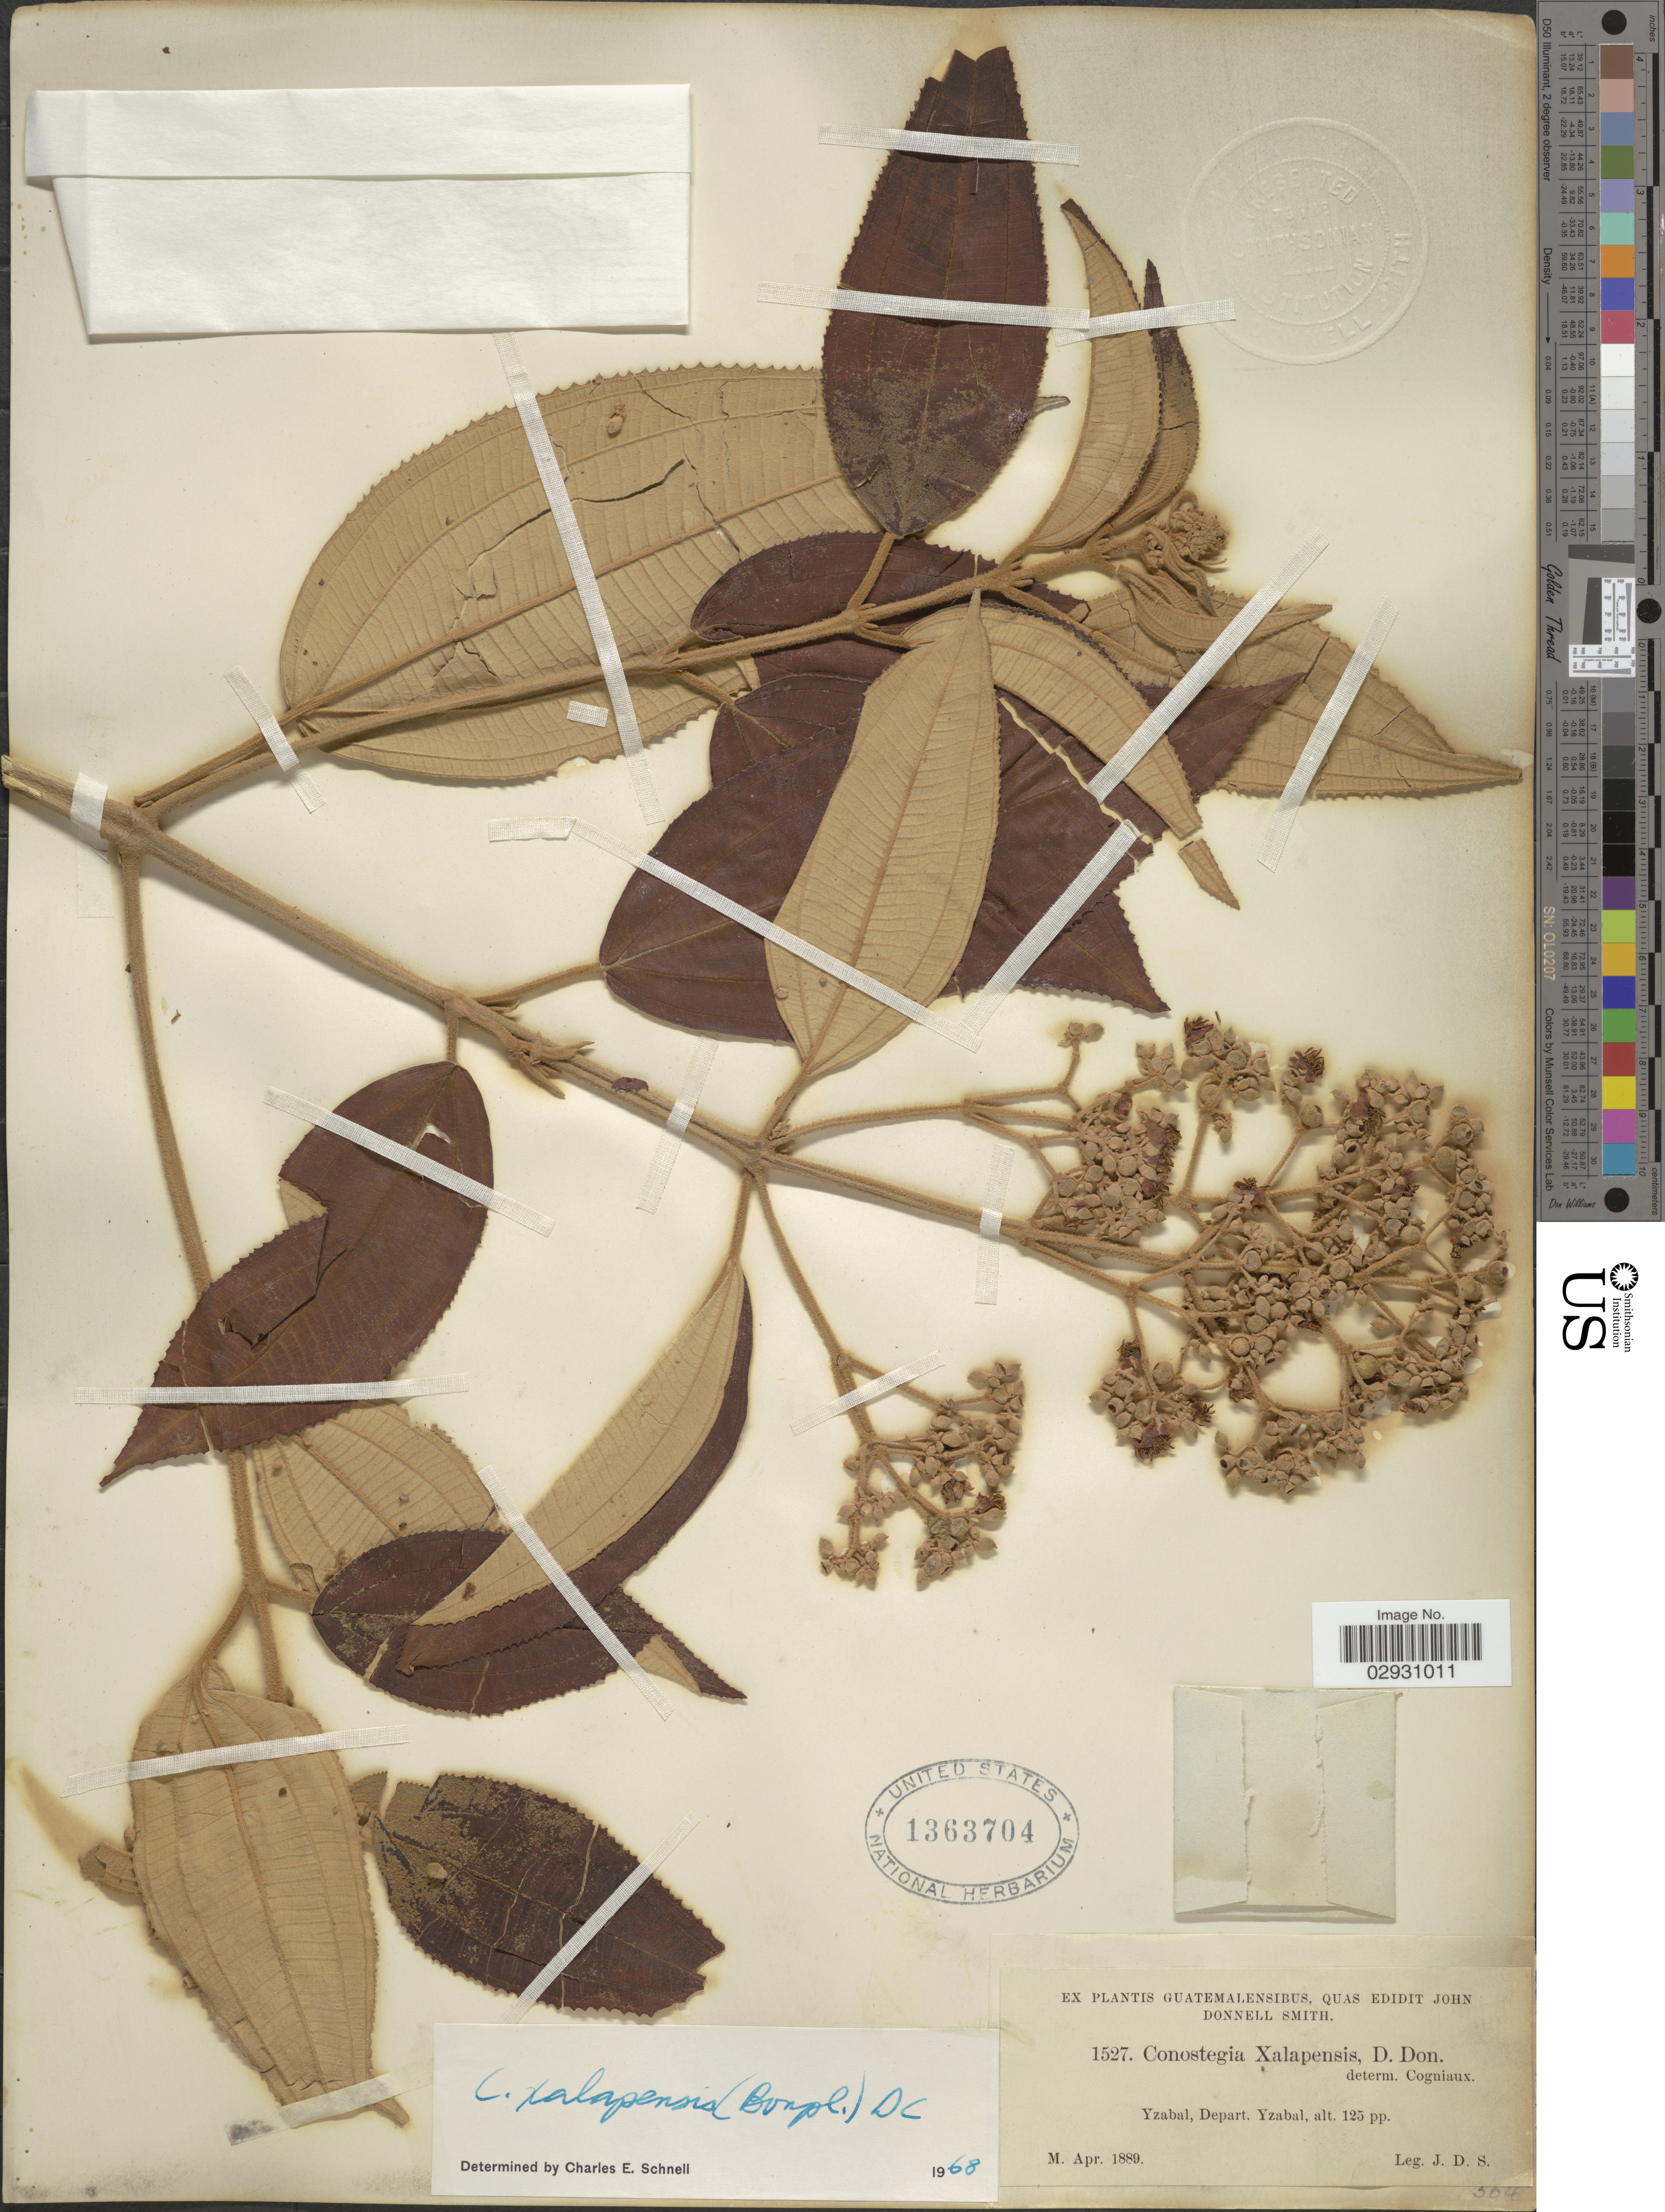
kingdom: Plantae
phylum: Tracheophyta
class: Magnoliopsida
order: Myrtales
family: Melastomataceae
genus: Conostegia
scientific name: Conostegia quadrangularis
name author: Schltdl. ex Steud.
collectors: J. Donnell Smith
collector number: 1527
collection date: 1890-04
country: Guatemala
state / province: Izabal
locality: Yzabal, Depart. Yzabal.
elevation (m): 38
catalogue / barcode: US 1363704